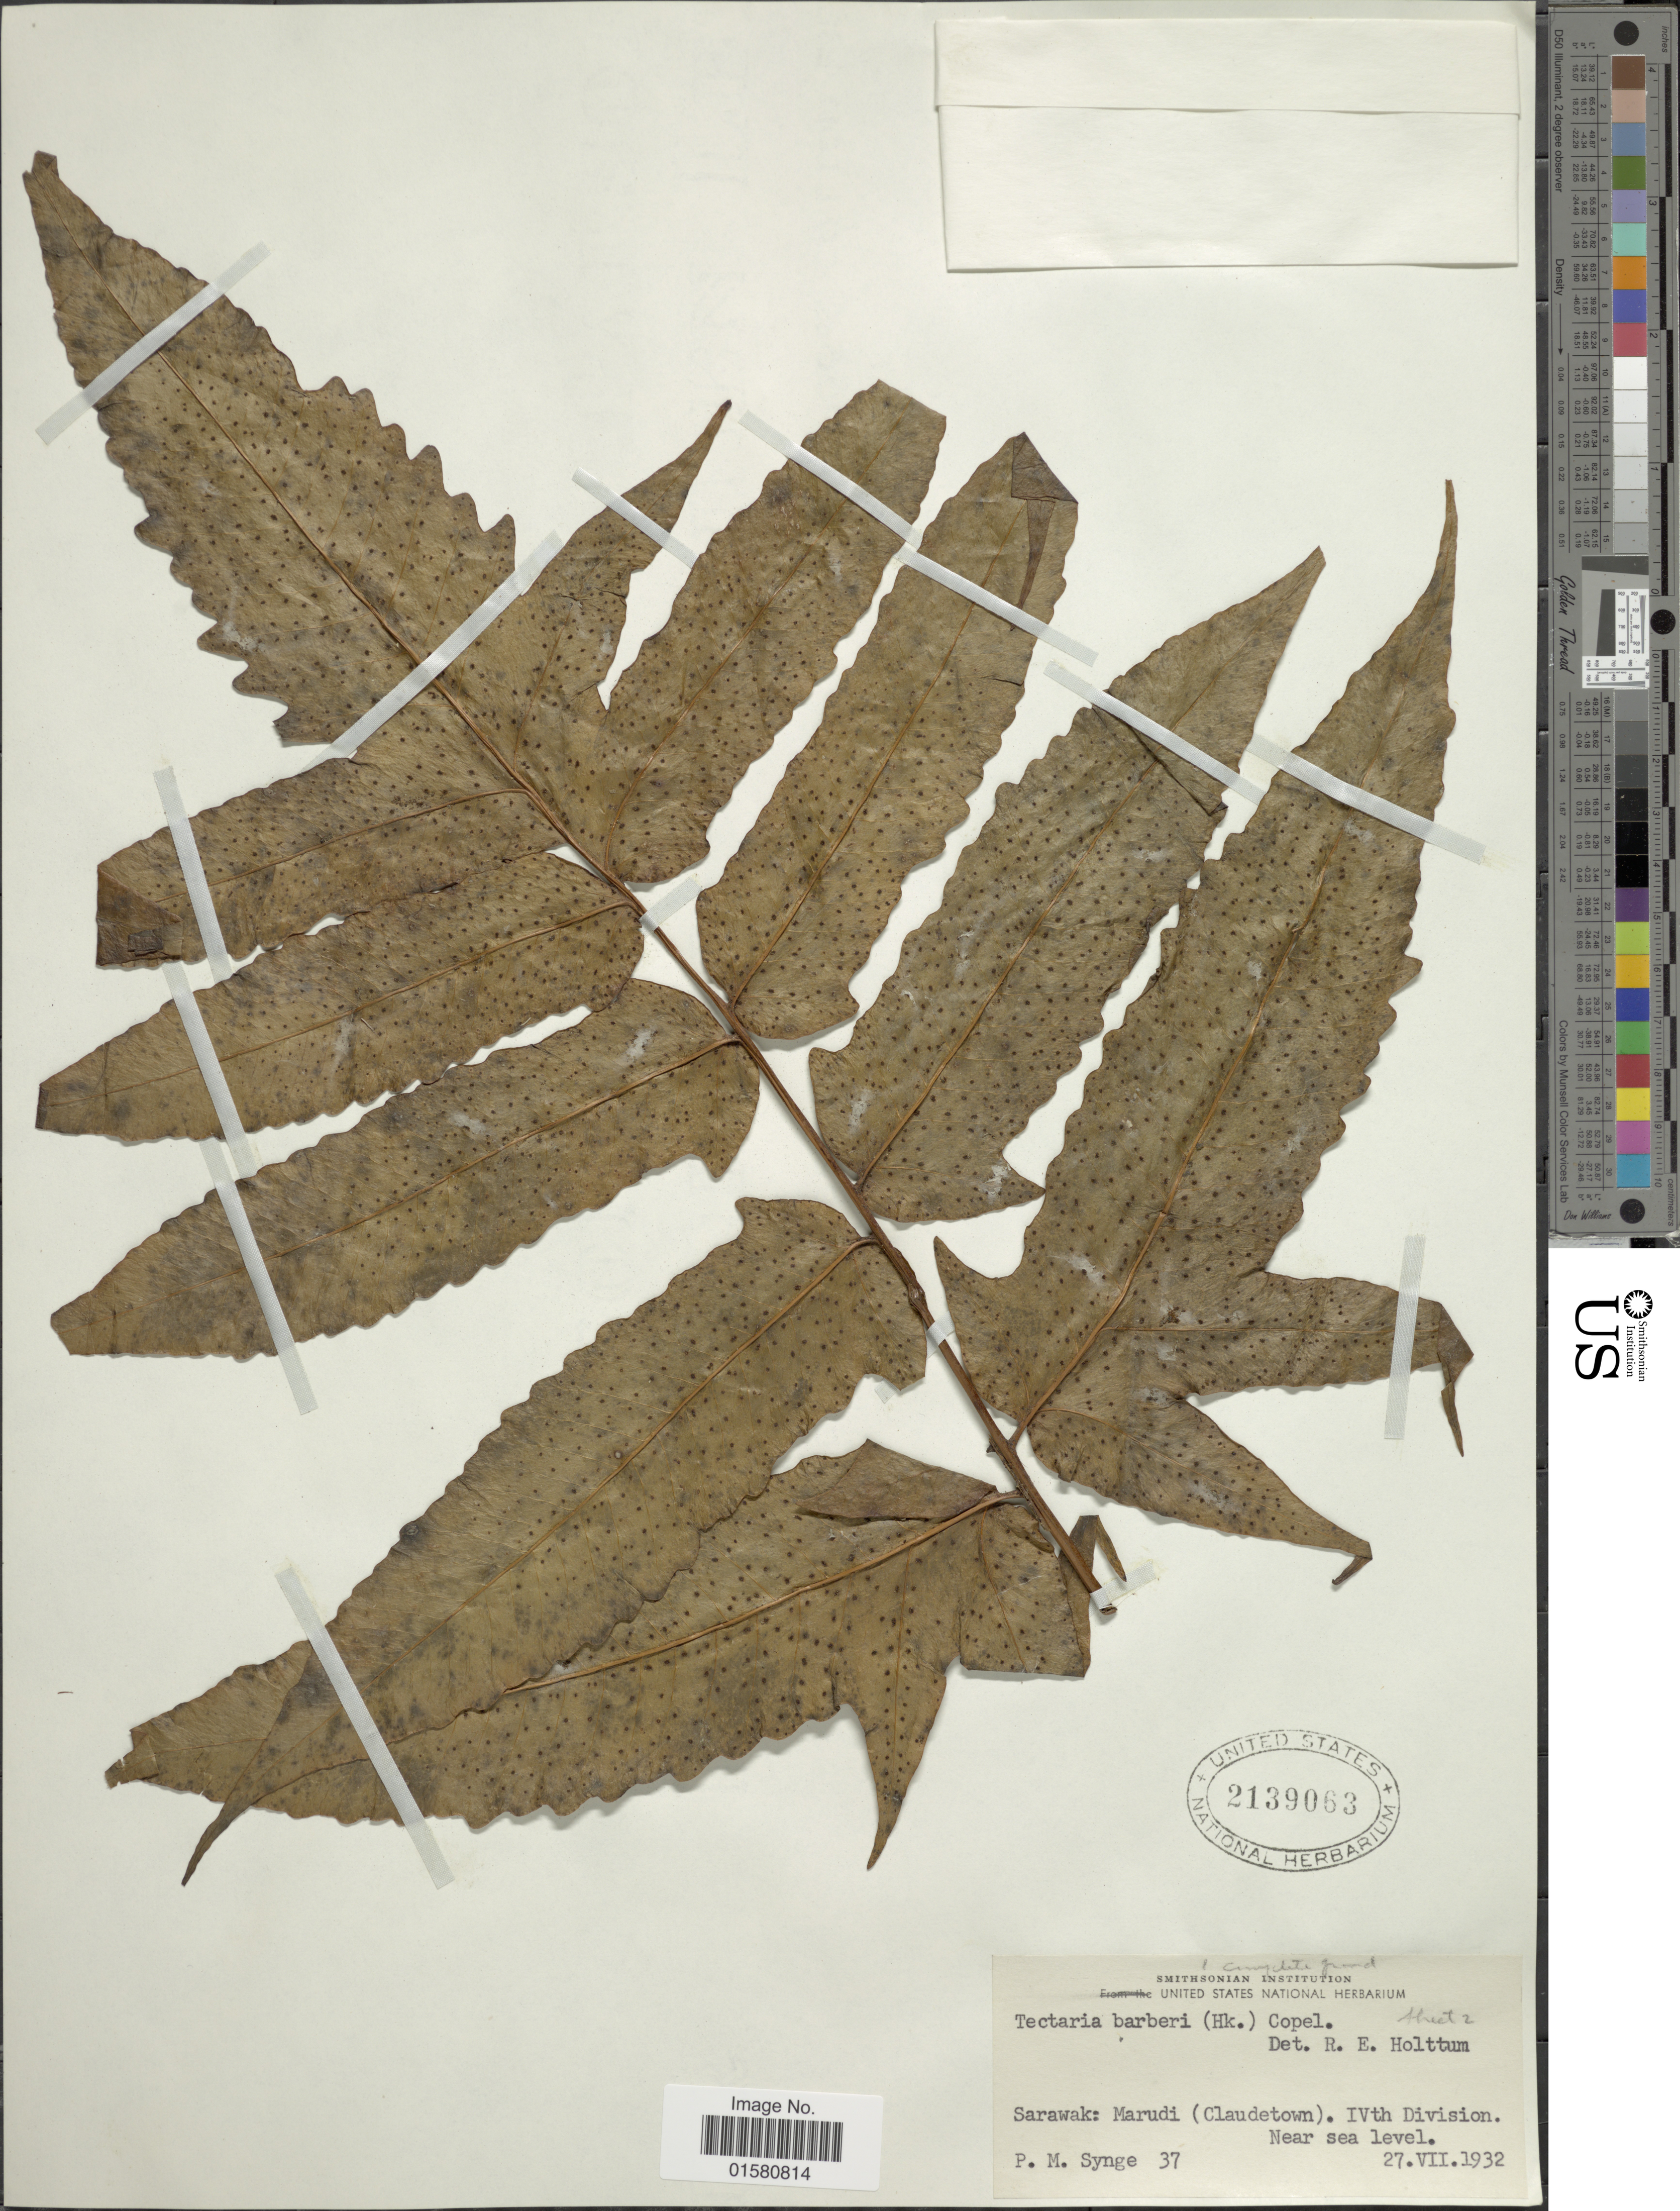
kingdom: Plantae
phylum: Tracheophyta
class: Polypodiopsida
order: Polypodiales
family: Tectariaceae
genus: Tectaria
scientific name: Tectaria barberi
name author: (Hook.) Copel.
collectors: P. Synge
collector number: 37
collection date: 1932-07-27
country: Malaysia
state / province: Sarawak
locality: Sarawak: Marudi (Claudetown). IVth Division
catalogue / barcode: US 2139063